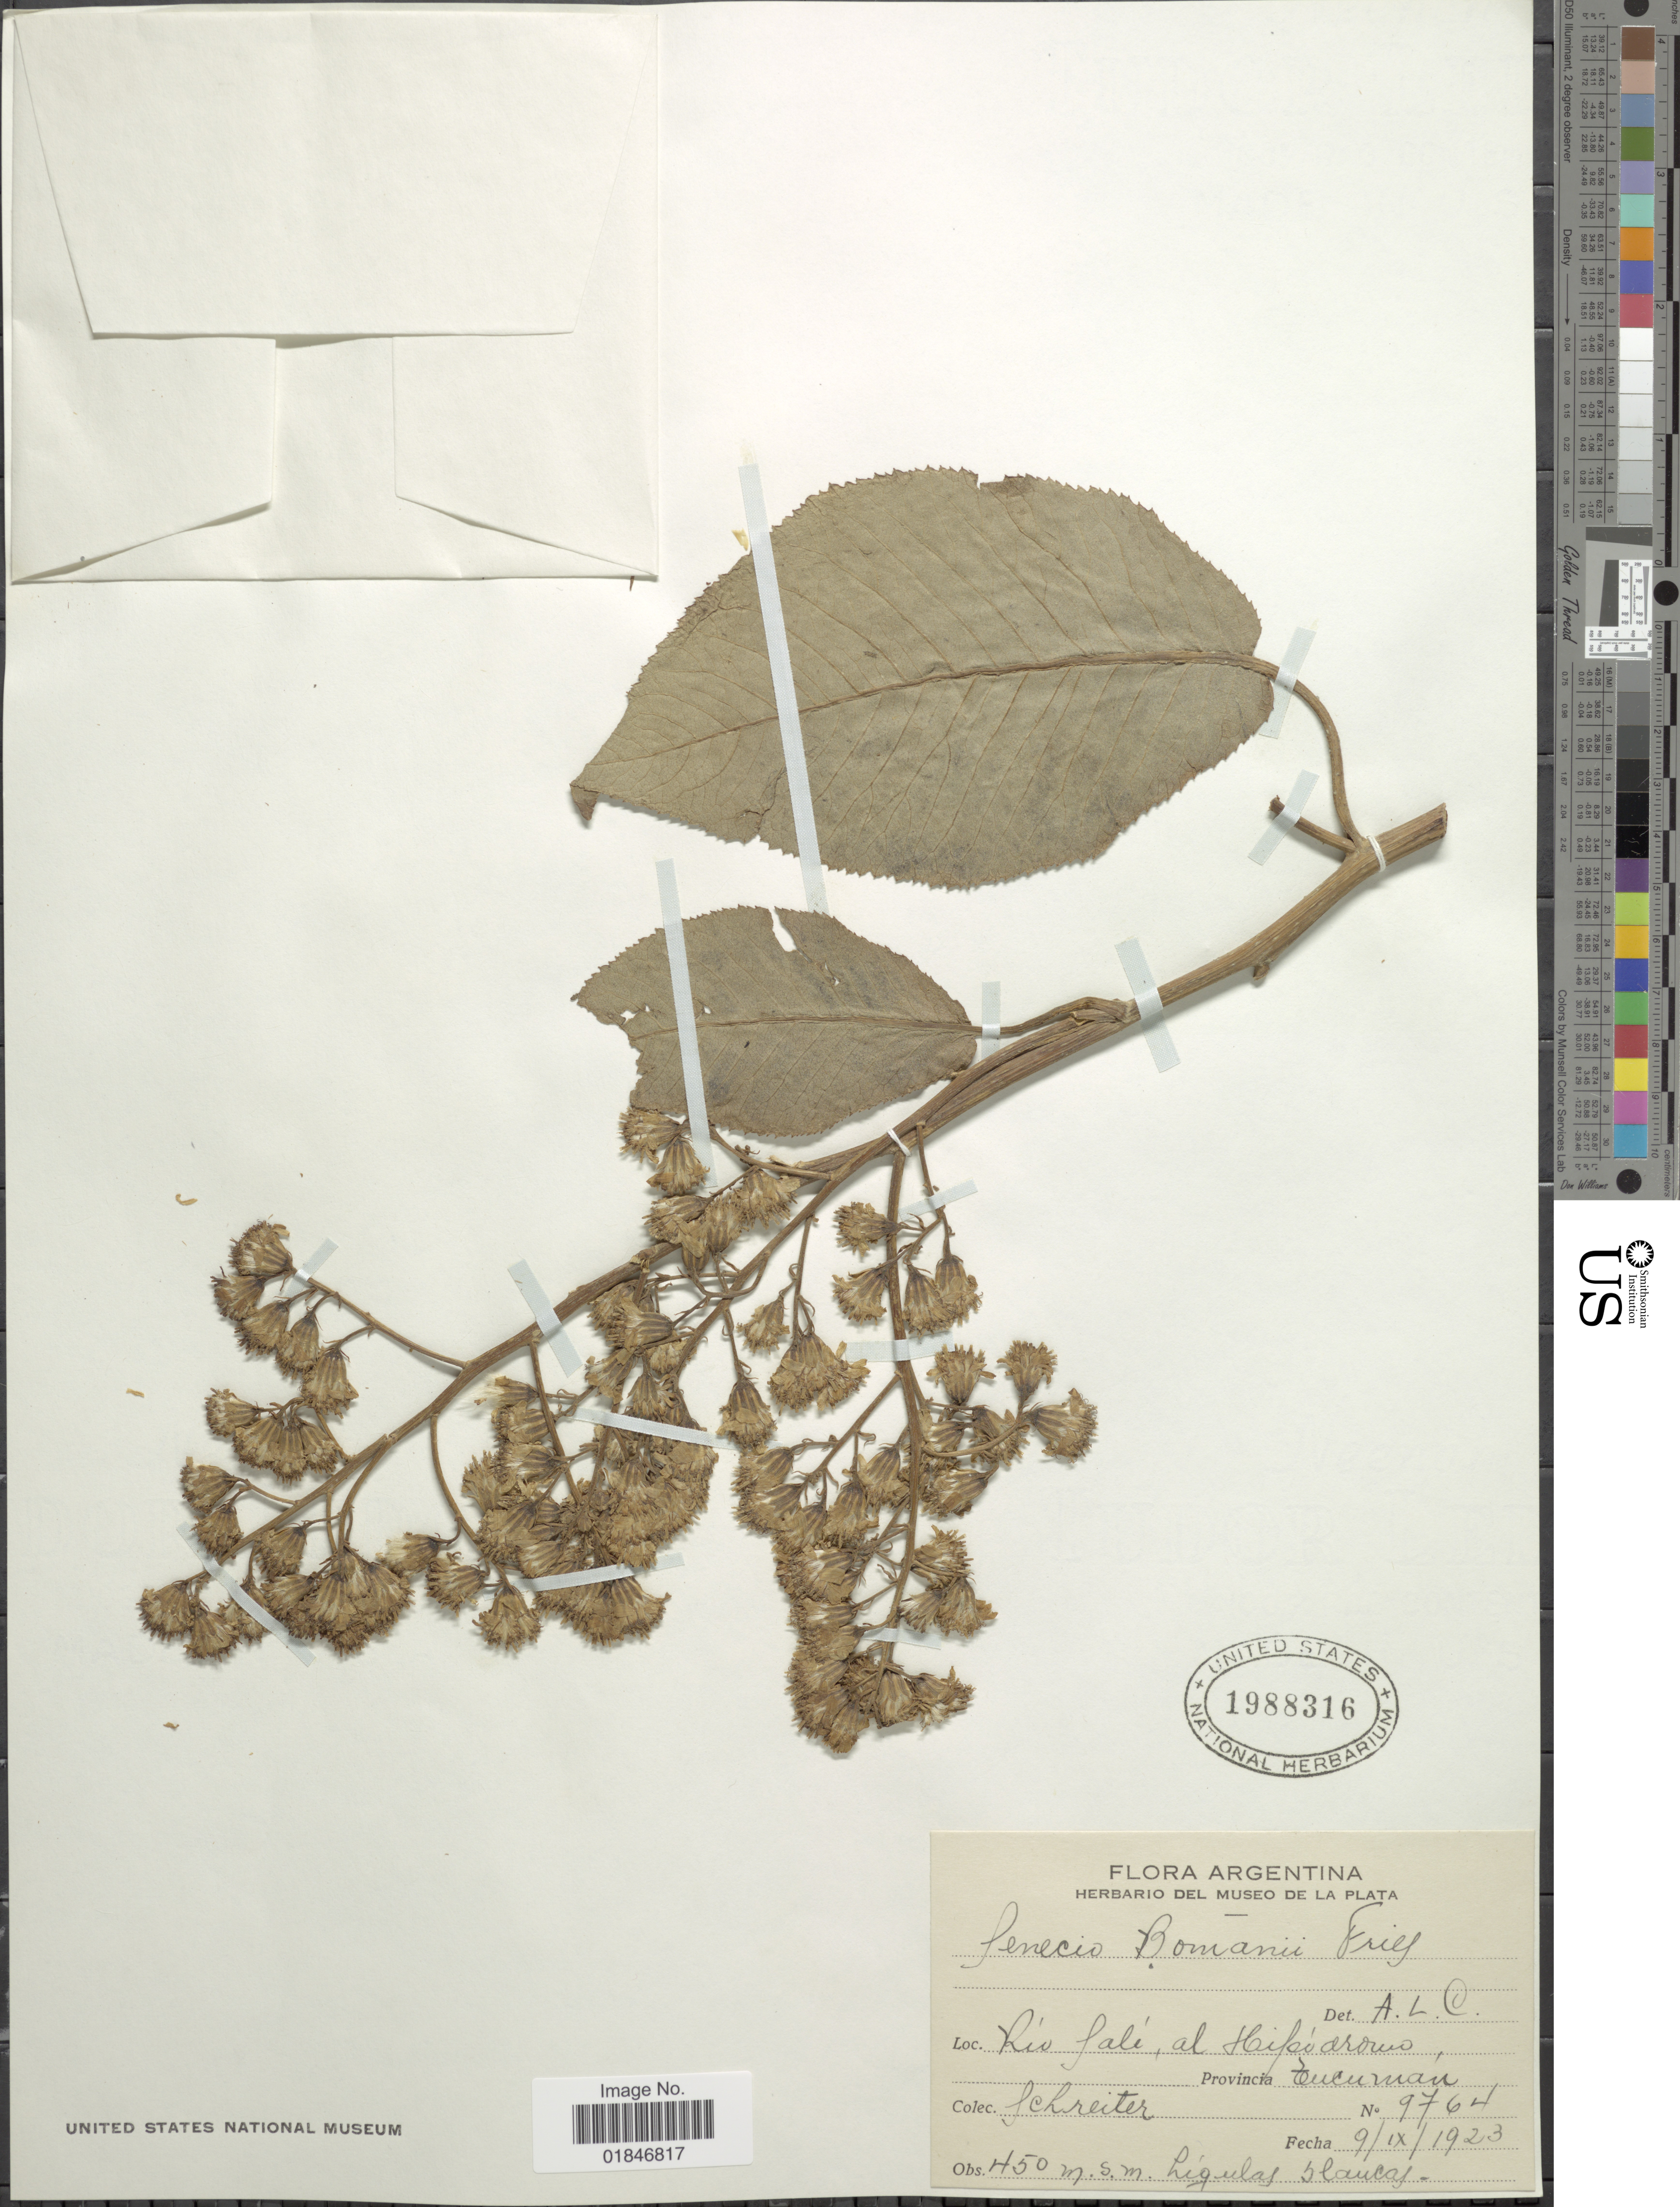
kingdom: Plantae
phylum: Tracheophyta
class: Magnoliopsida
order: Asterales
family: Asteraceae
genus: Senecio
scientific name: Senecio bomanii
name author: R.E. Fr.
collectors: -. Schreiter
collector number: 9764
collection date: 1923-09-09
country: Argentina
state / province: Tucuman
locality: Rio Sali, al Hipidromo, Provincia Tucuman.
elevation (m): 450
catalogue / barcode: US 1988316